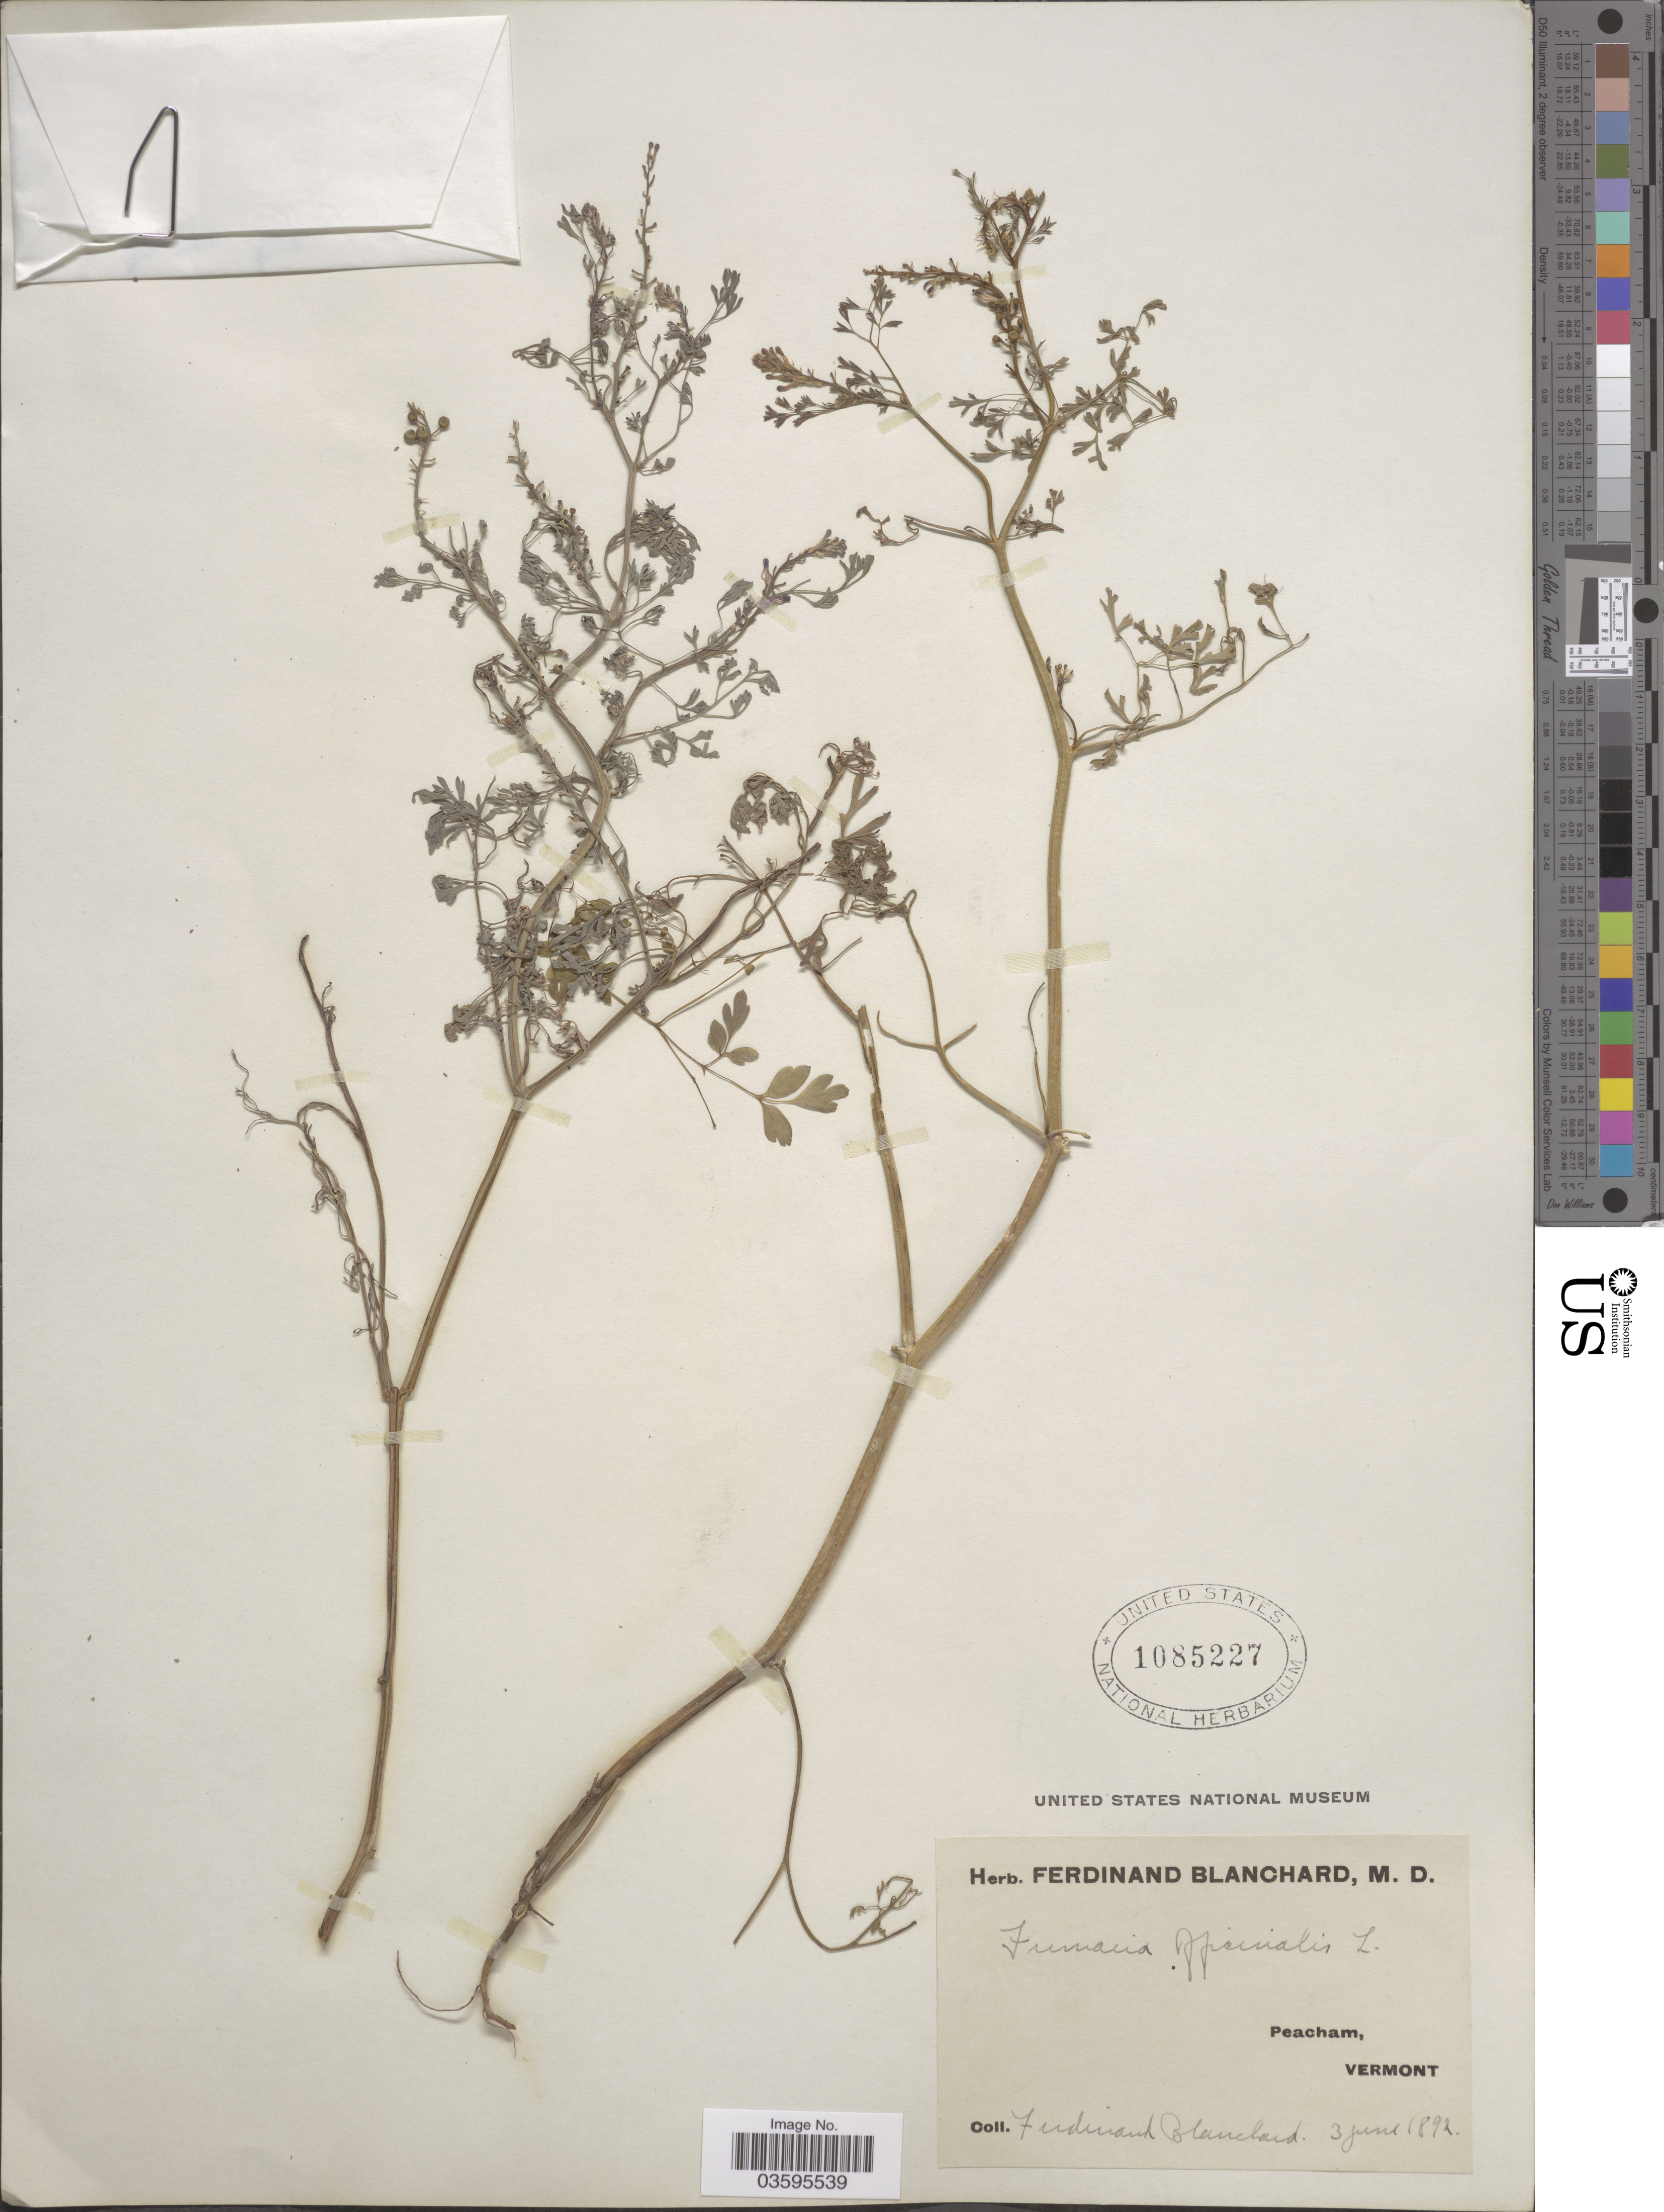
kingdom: Plantae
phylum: Tracheophyta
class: Magnoliopsida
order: Ranunculales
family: Papaveraceae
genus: Fumaria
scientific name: Fumaria officinalis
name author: L.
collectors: F. Blanchard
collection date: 1892-06-03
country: United States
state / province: Vermont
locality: Peacham.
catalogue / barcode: US 1085227